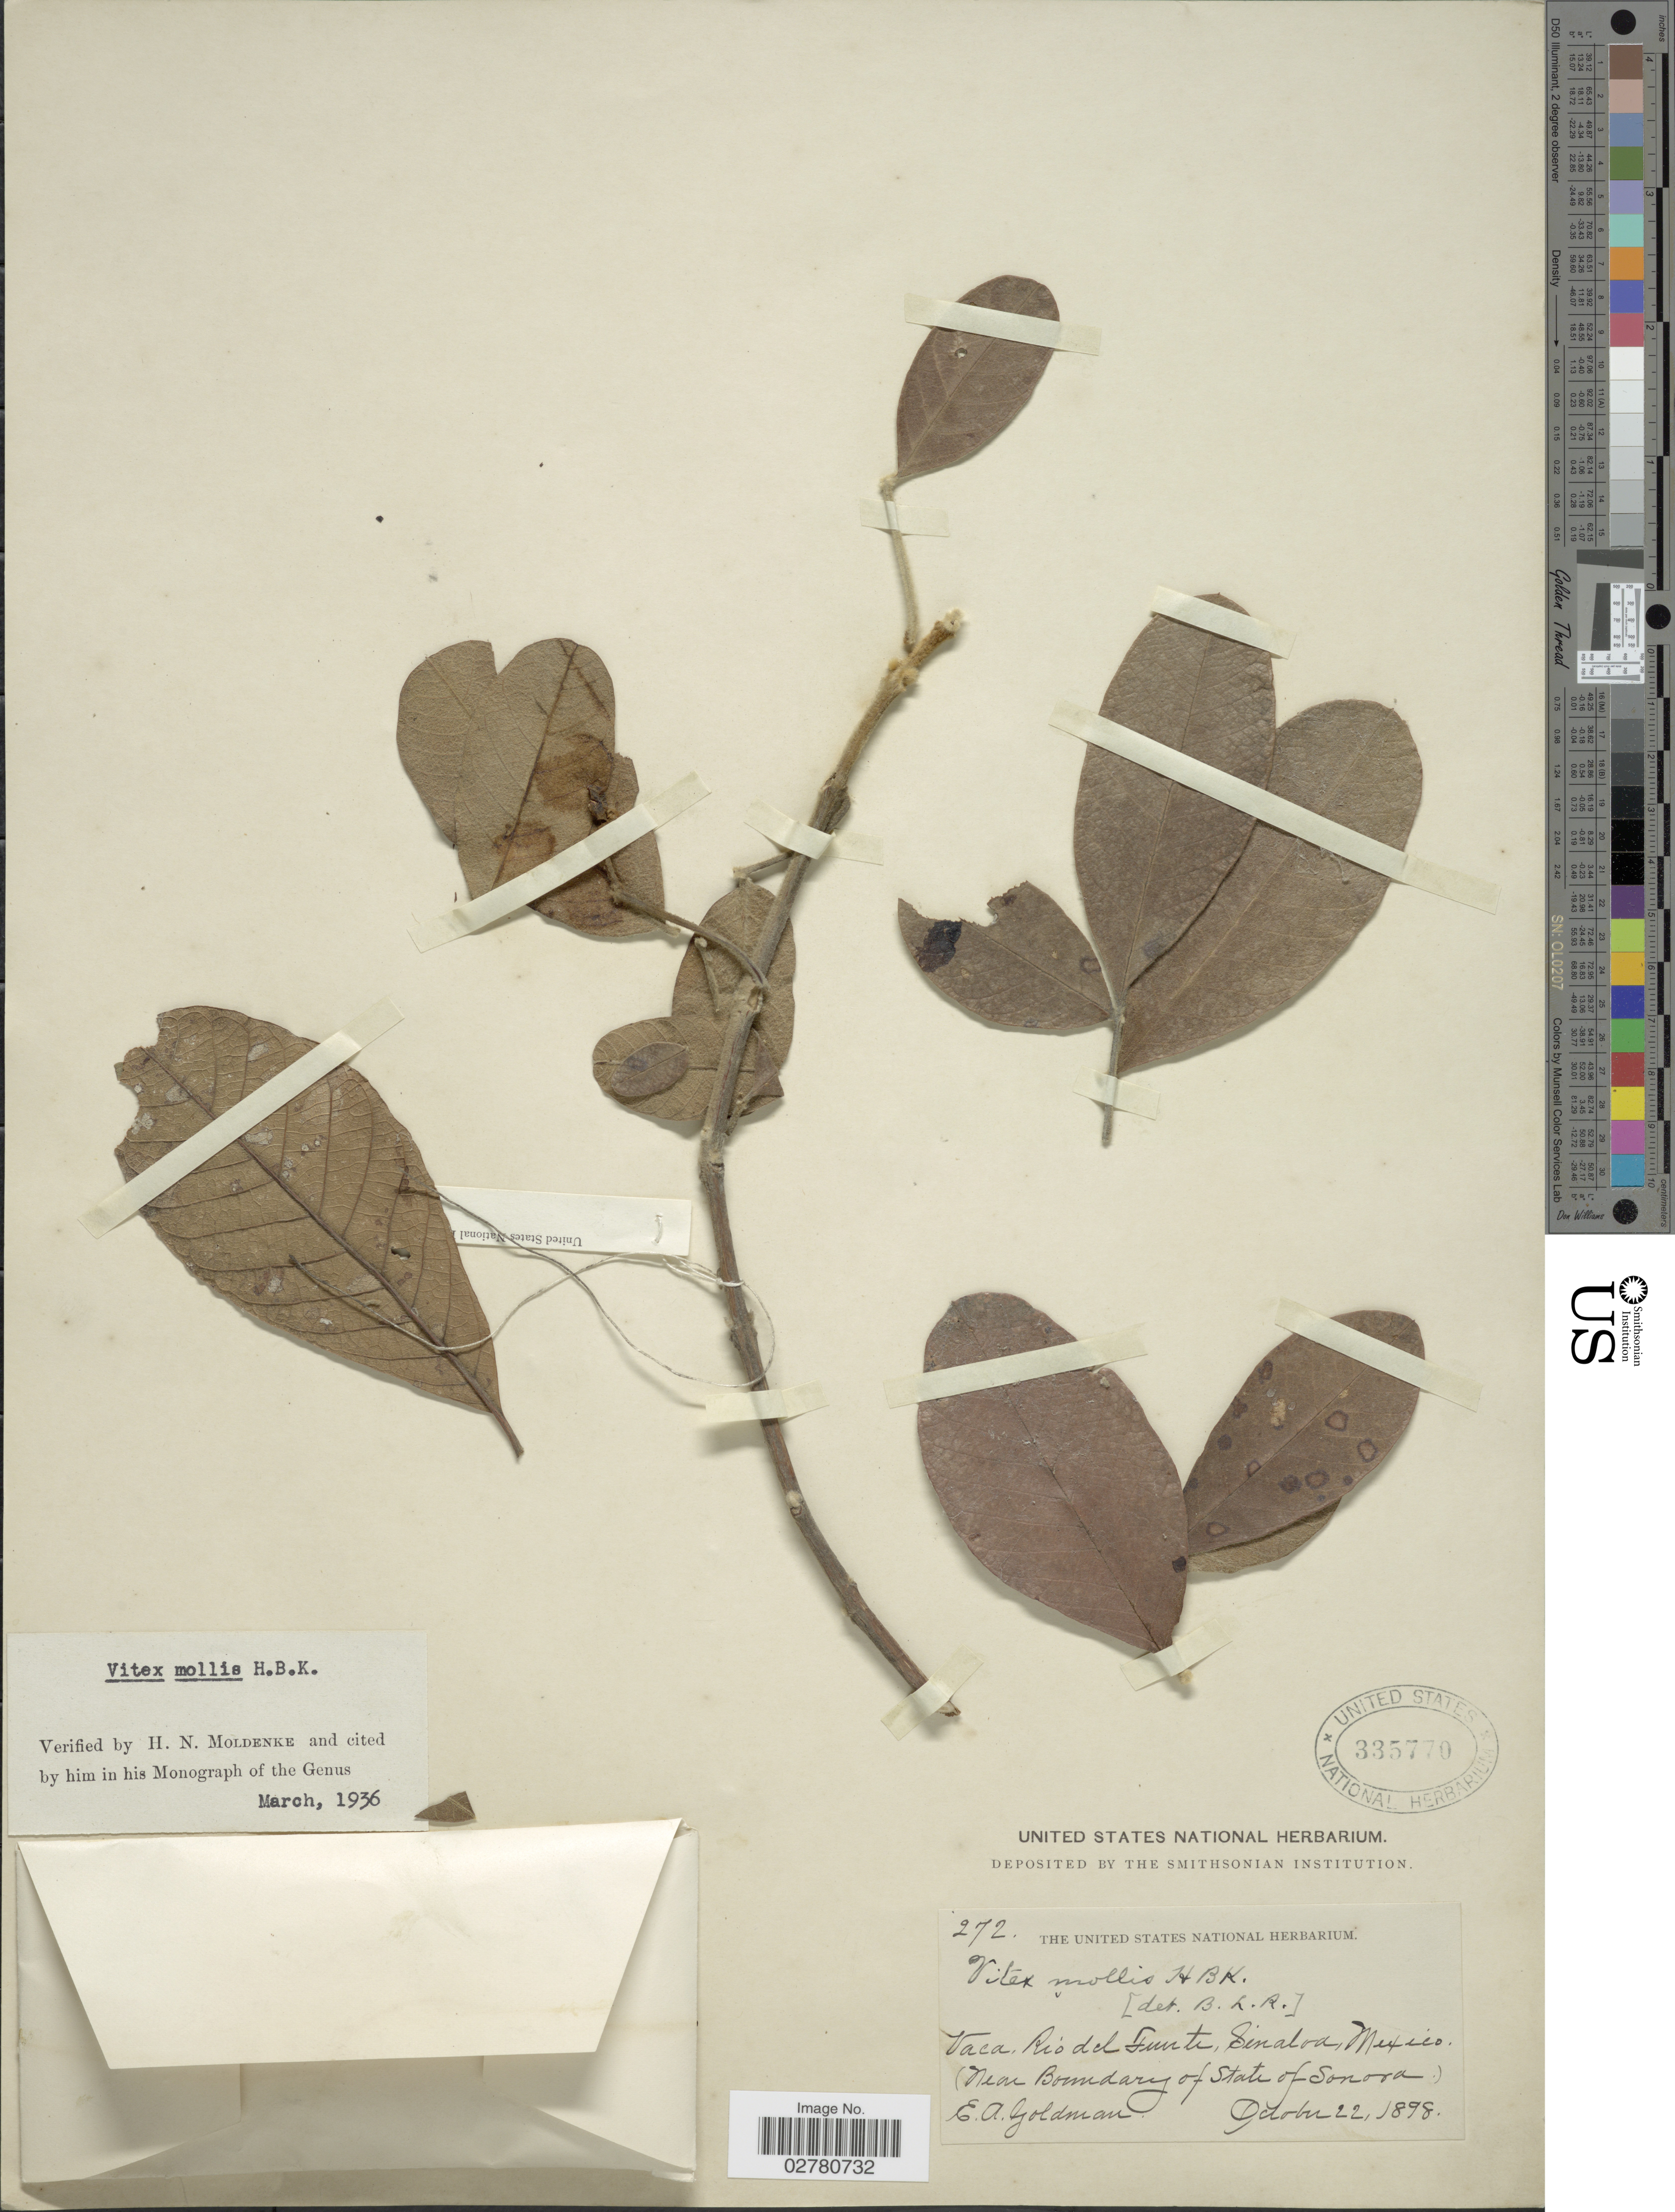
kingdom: Plantae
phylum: Tracheophyta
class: Magnoliopsida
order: Lamiales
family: Lamiaceae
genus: Vitex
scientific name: Vitex mollis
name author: Kunth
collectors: E. A. Goldman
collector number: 272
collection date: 1898-10-22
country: Mexico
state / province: Sinaloa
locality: Vaca. Rio del Funte. (Near Boundary of State of Sonora).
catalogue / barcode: US 335770